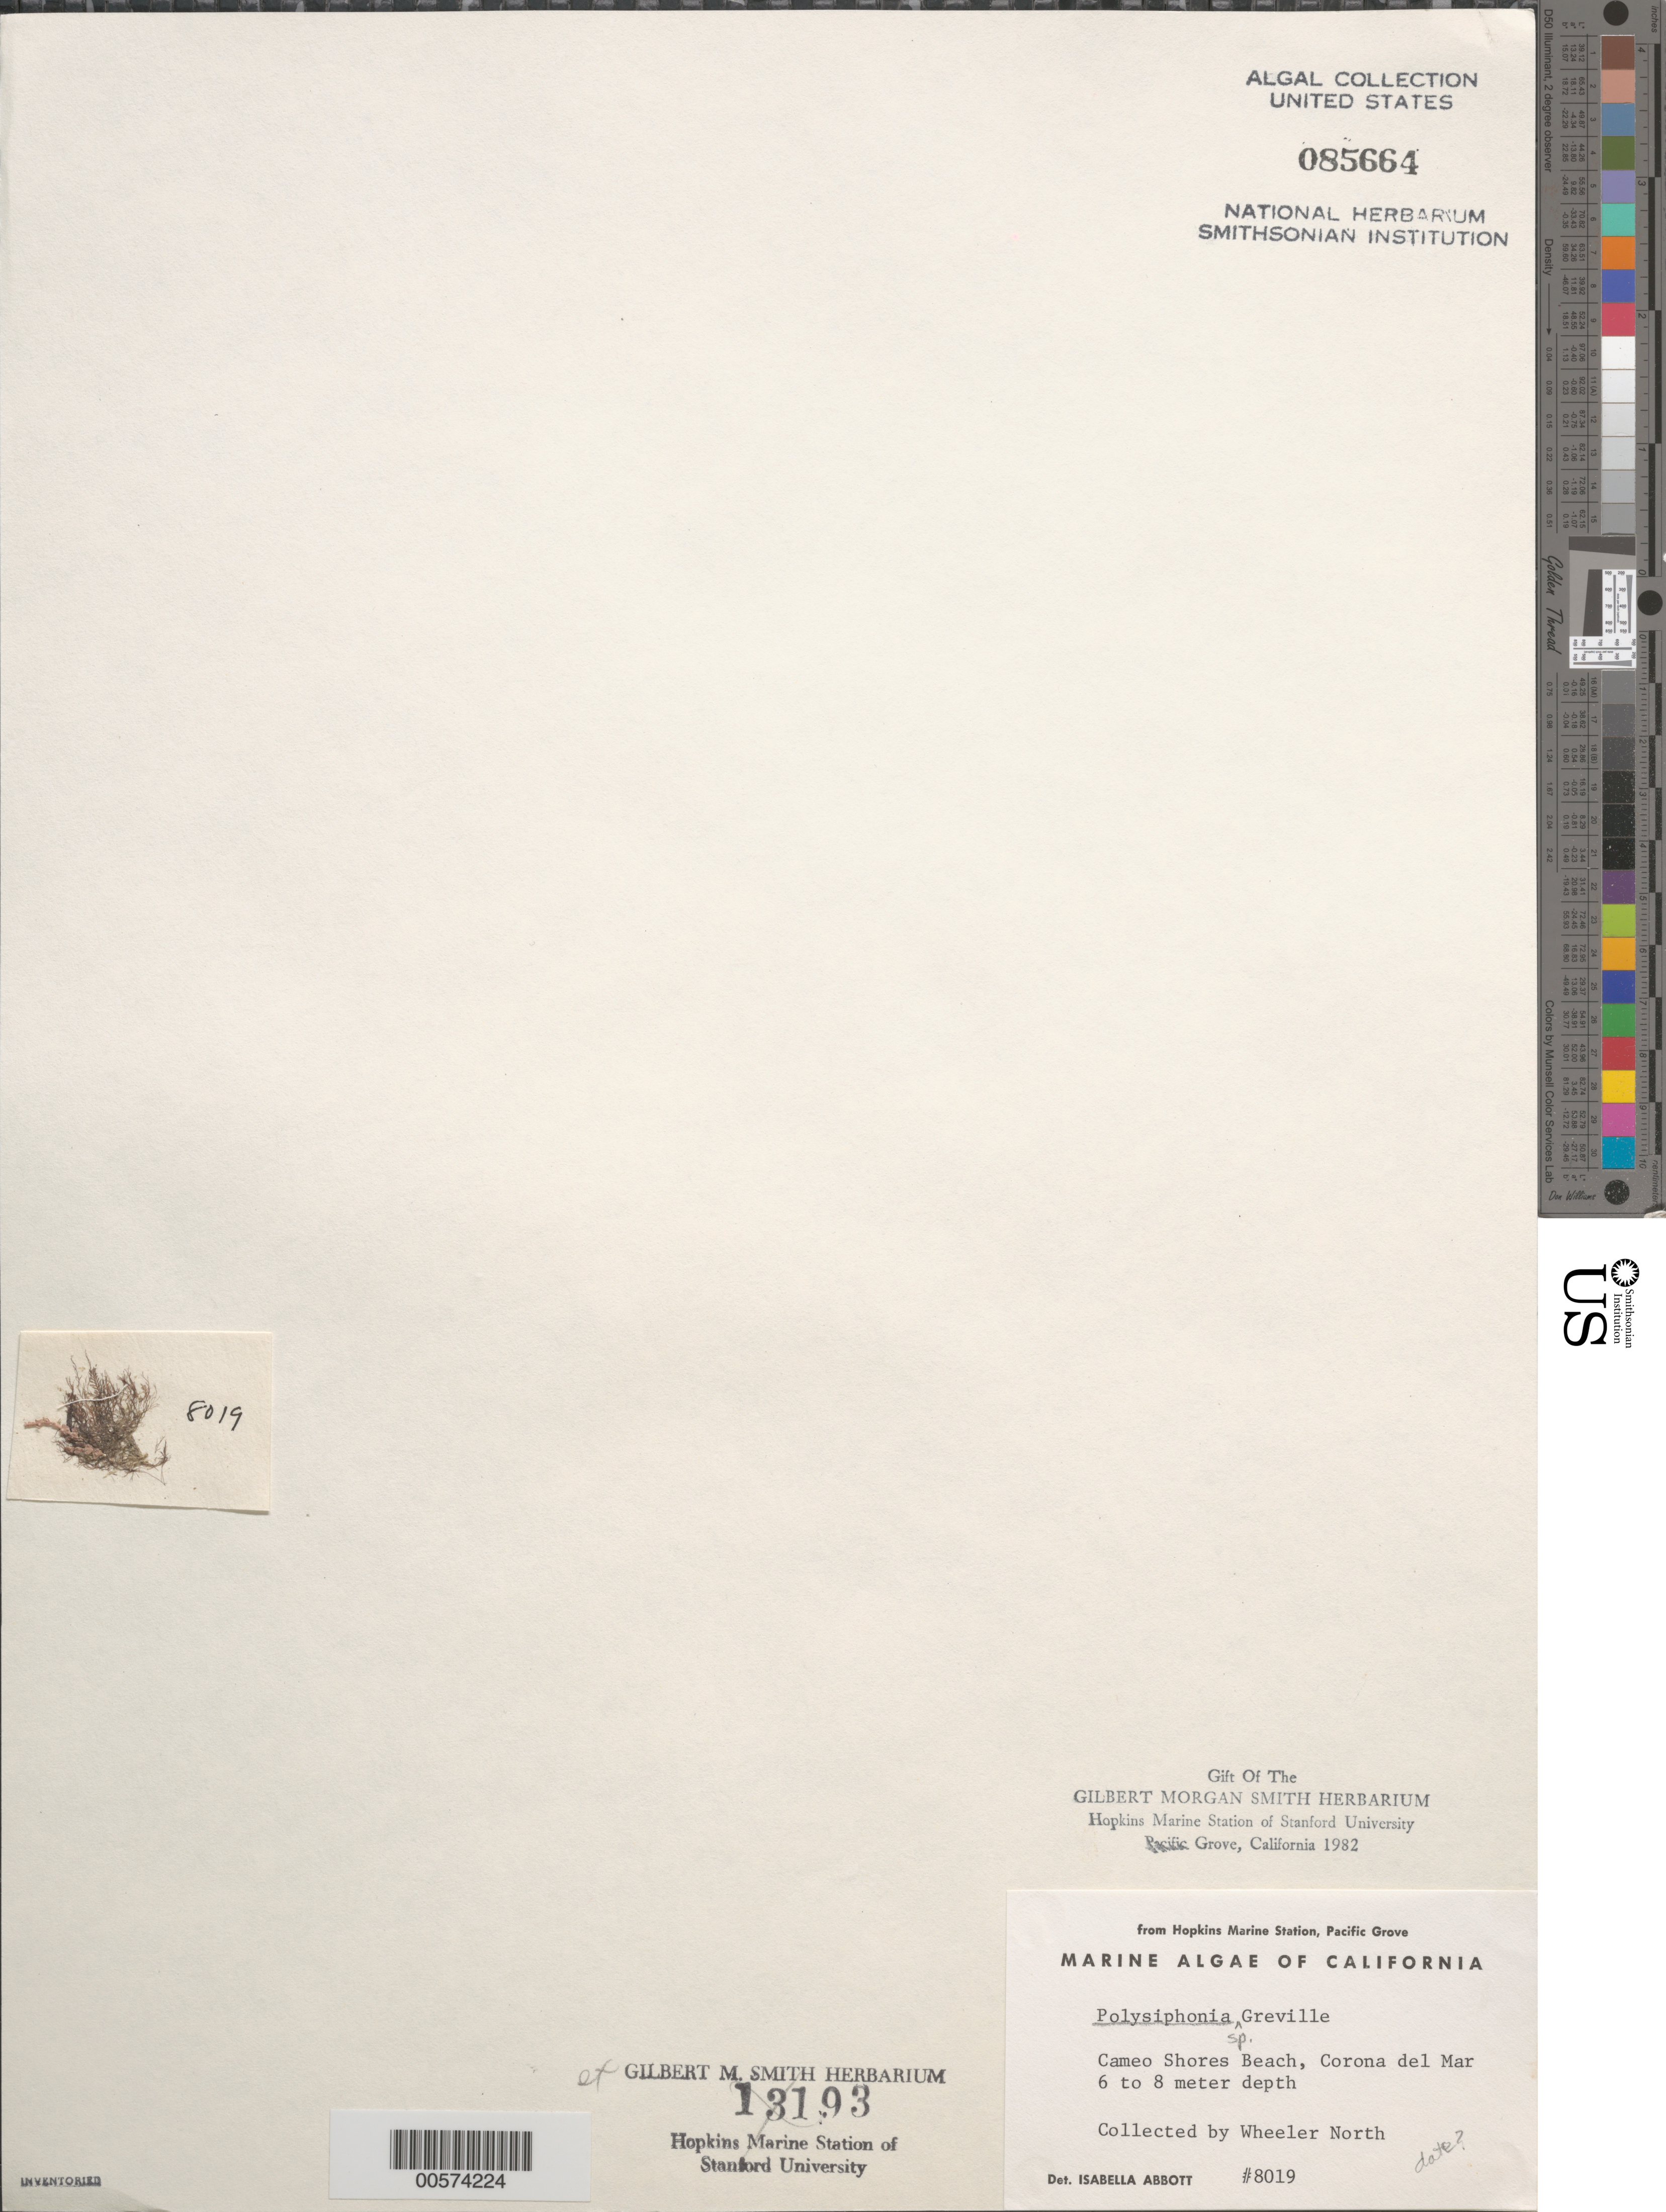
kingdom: Plantae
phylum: Rhodophyta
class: Florideophyceae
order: Ceramiales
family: Rhodomelaceae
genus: Polysiphonia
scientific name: Polysiphonia sp.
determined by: Abbott, Isabella A.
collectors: W. North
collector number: IAA 8019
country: United States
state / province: California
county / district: Orange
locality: Cameo Shores Beach, Corona del Mar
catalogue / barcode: US 85664